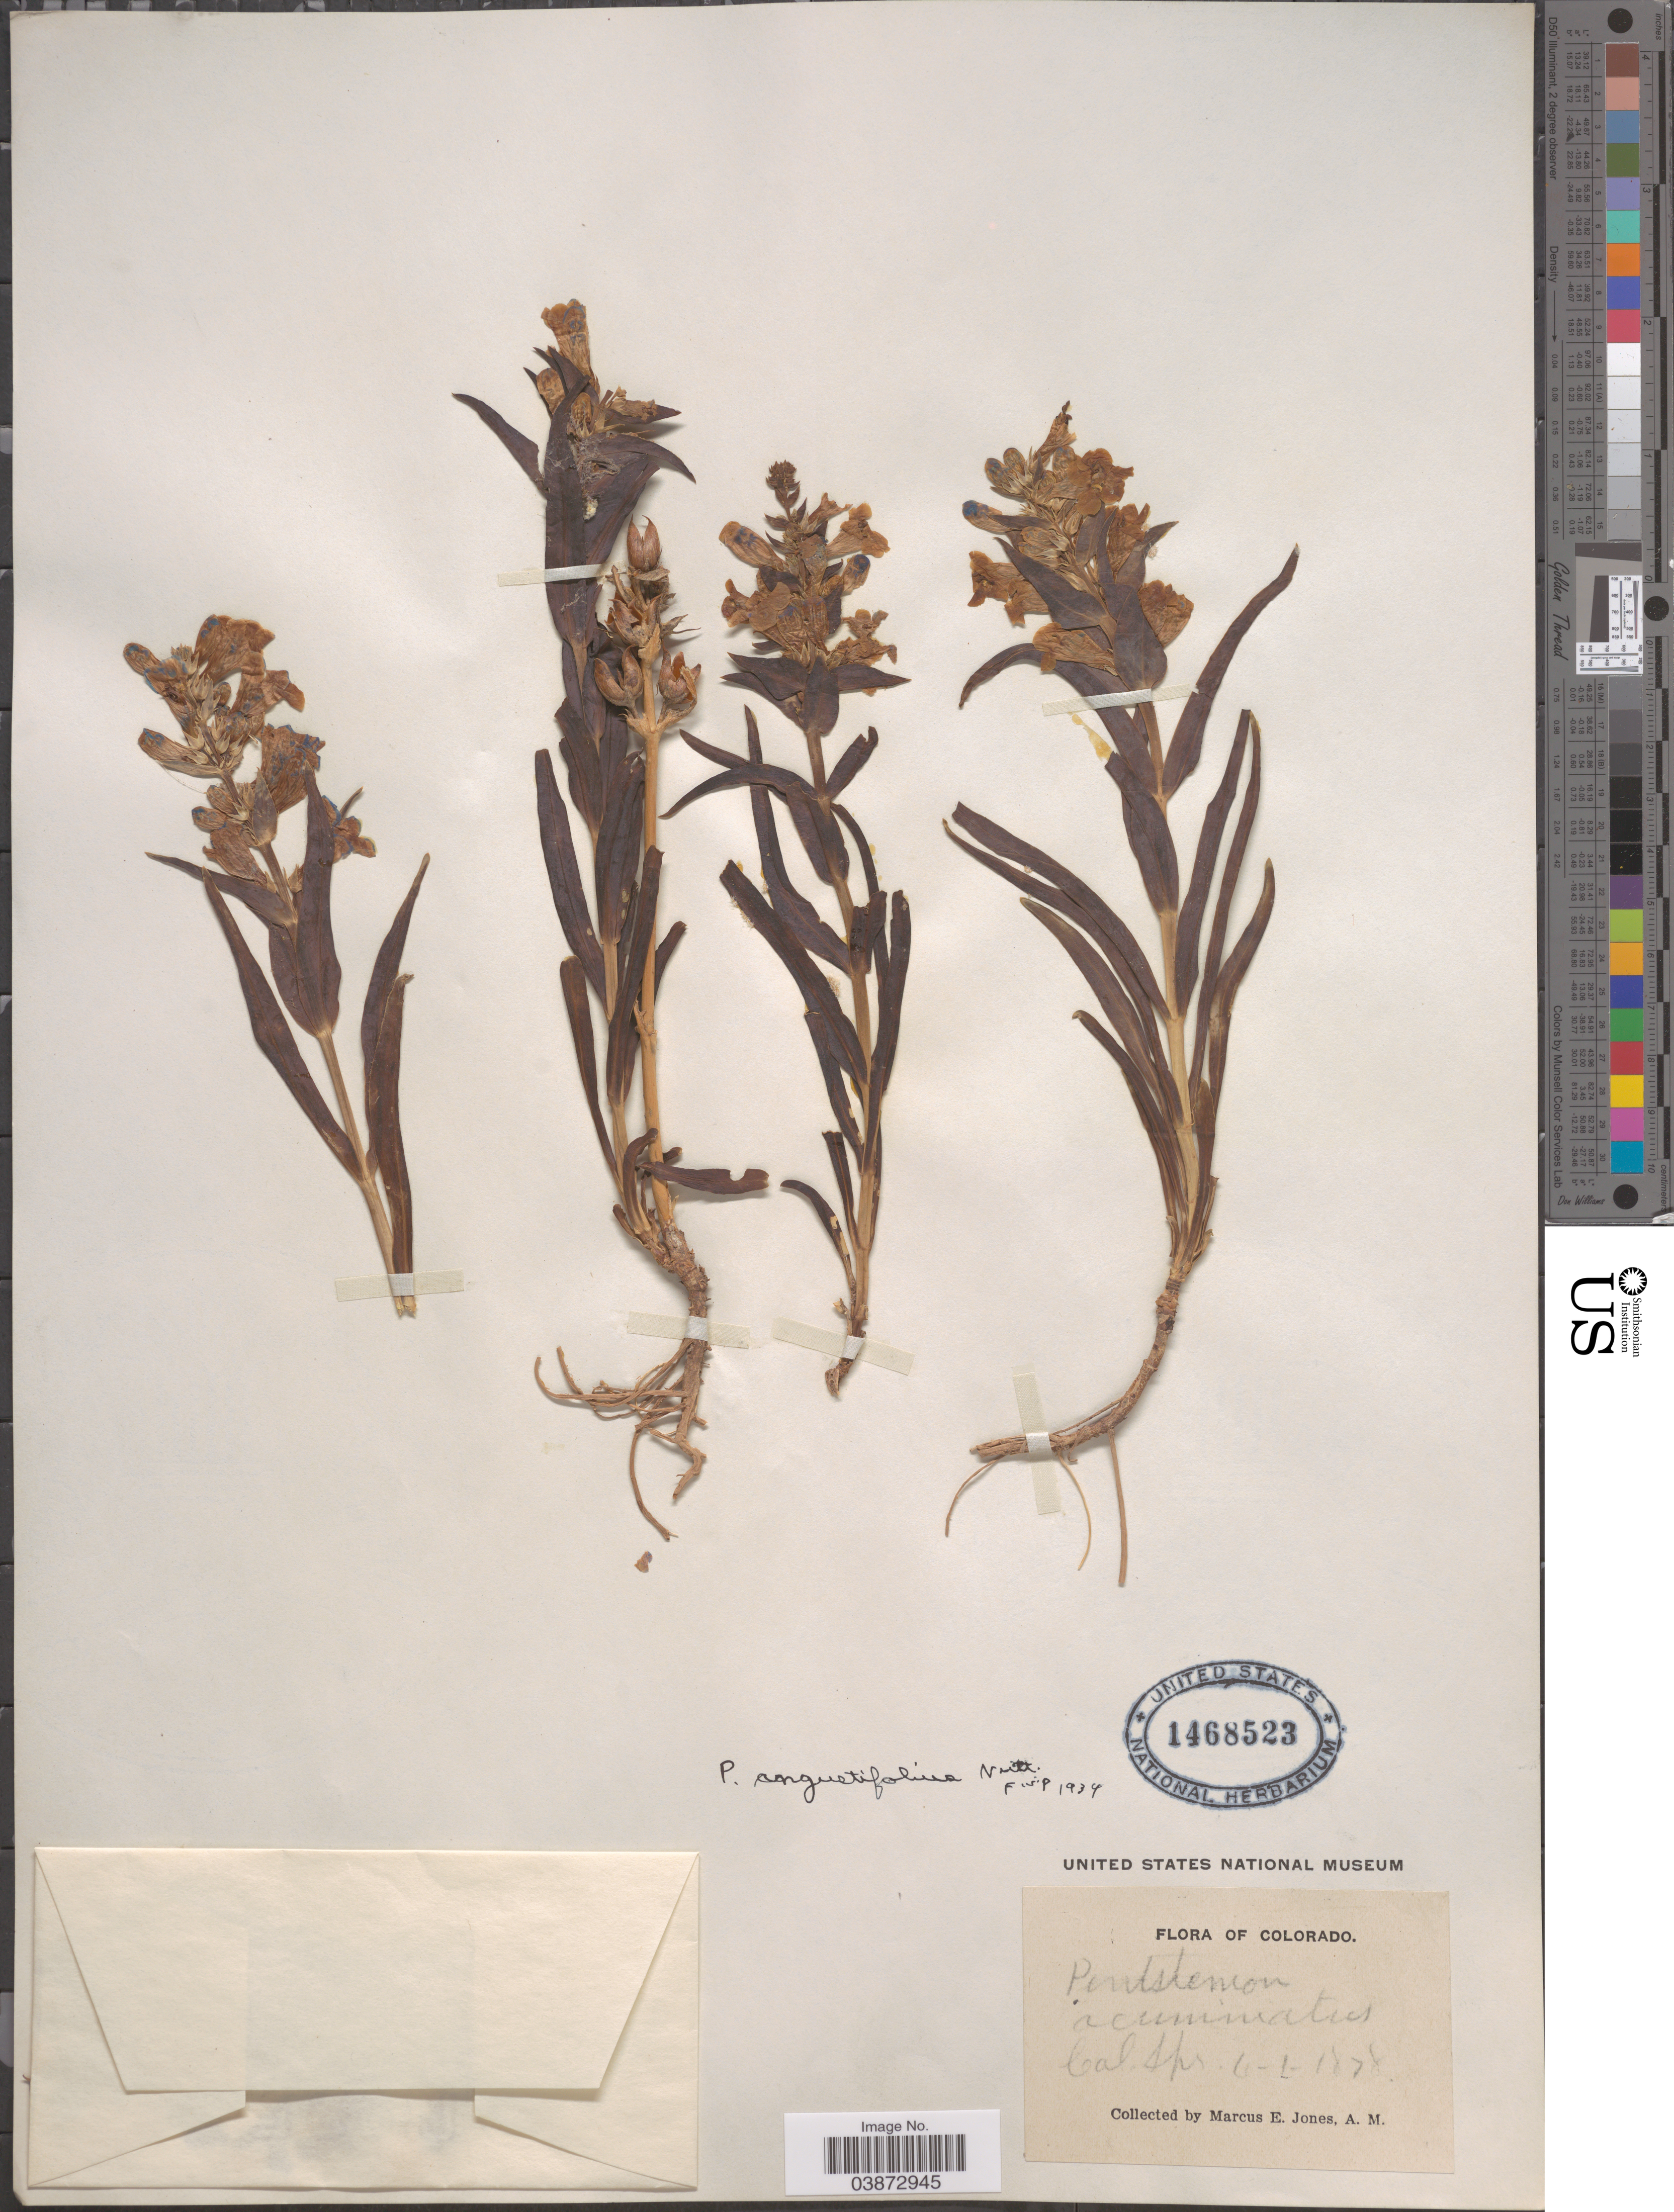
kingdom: Plantae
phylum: Tracheophyta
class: Magnoliopsida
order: Lamiales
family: Plantaginaceae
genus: Penstemon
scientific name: Penstemon angustifolius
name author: Nutt. ex Pursh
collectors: M. E. Jones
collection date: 1878-04-01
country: United States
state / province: Colorado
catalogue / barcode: US 1468523